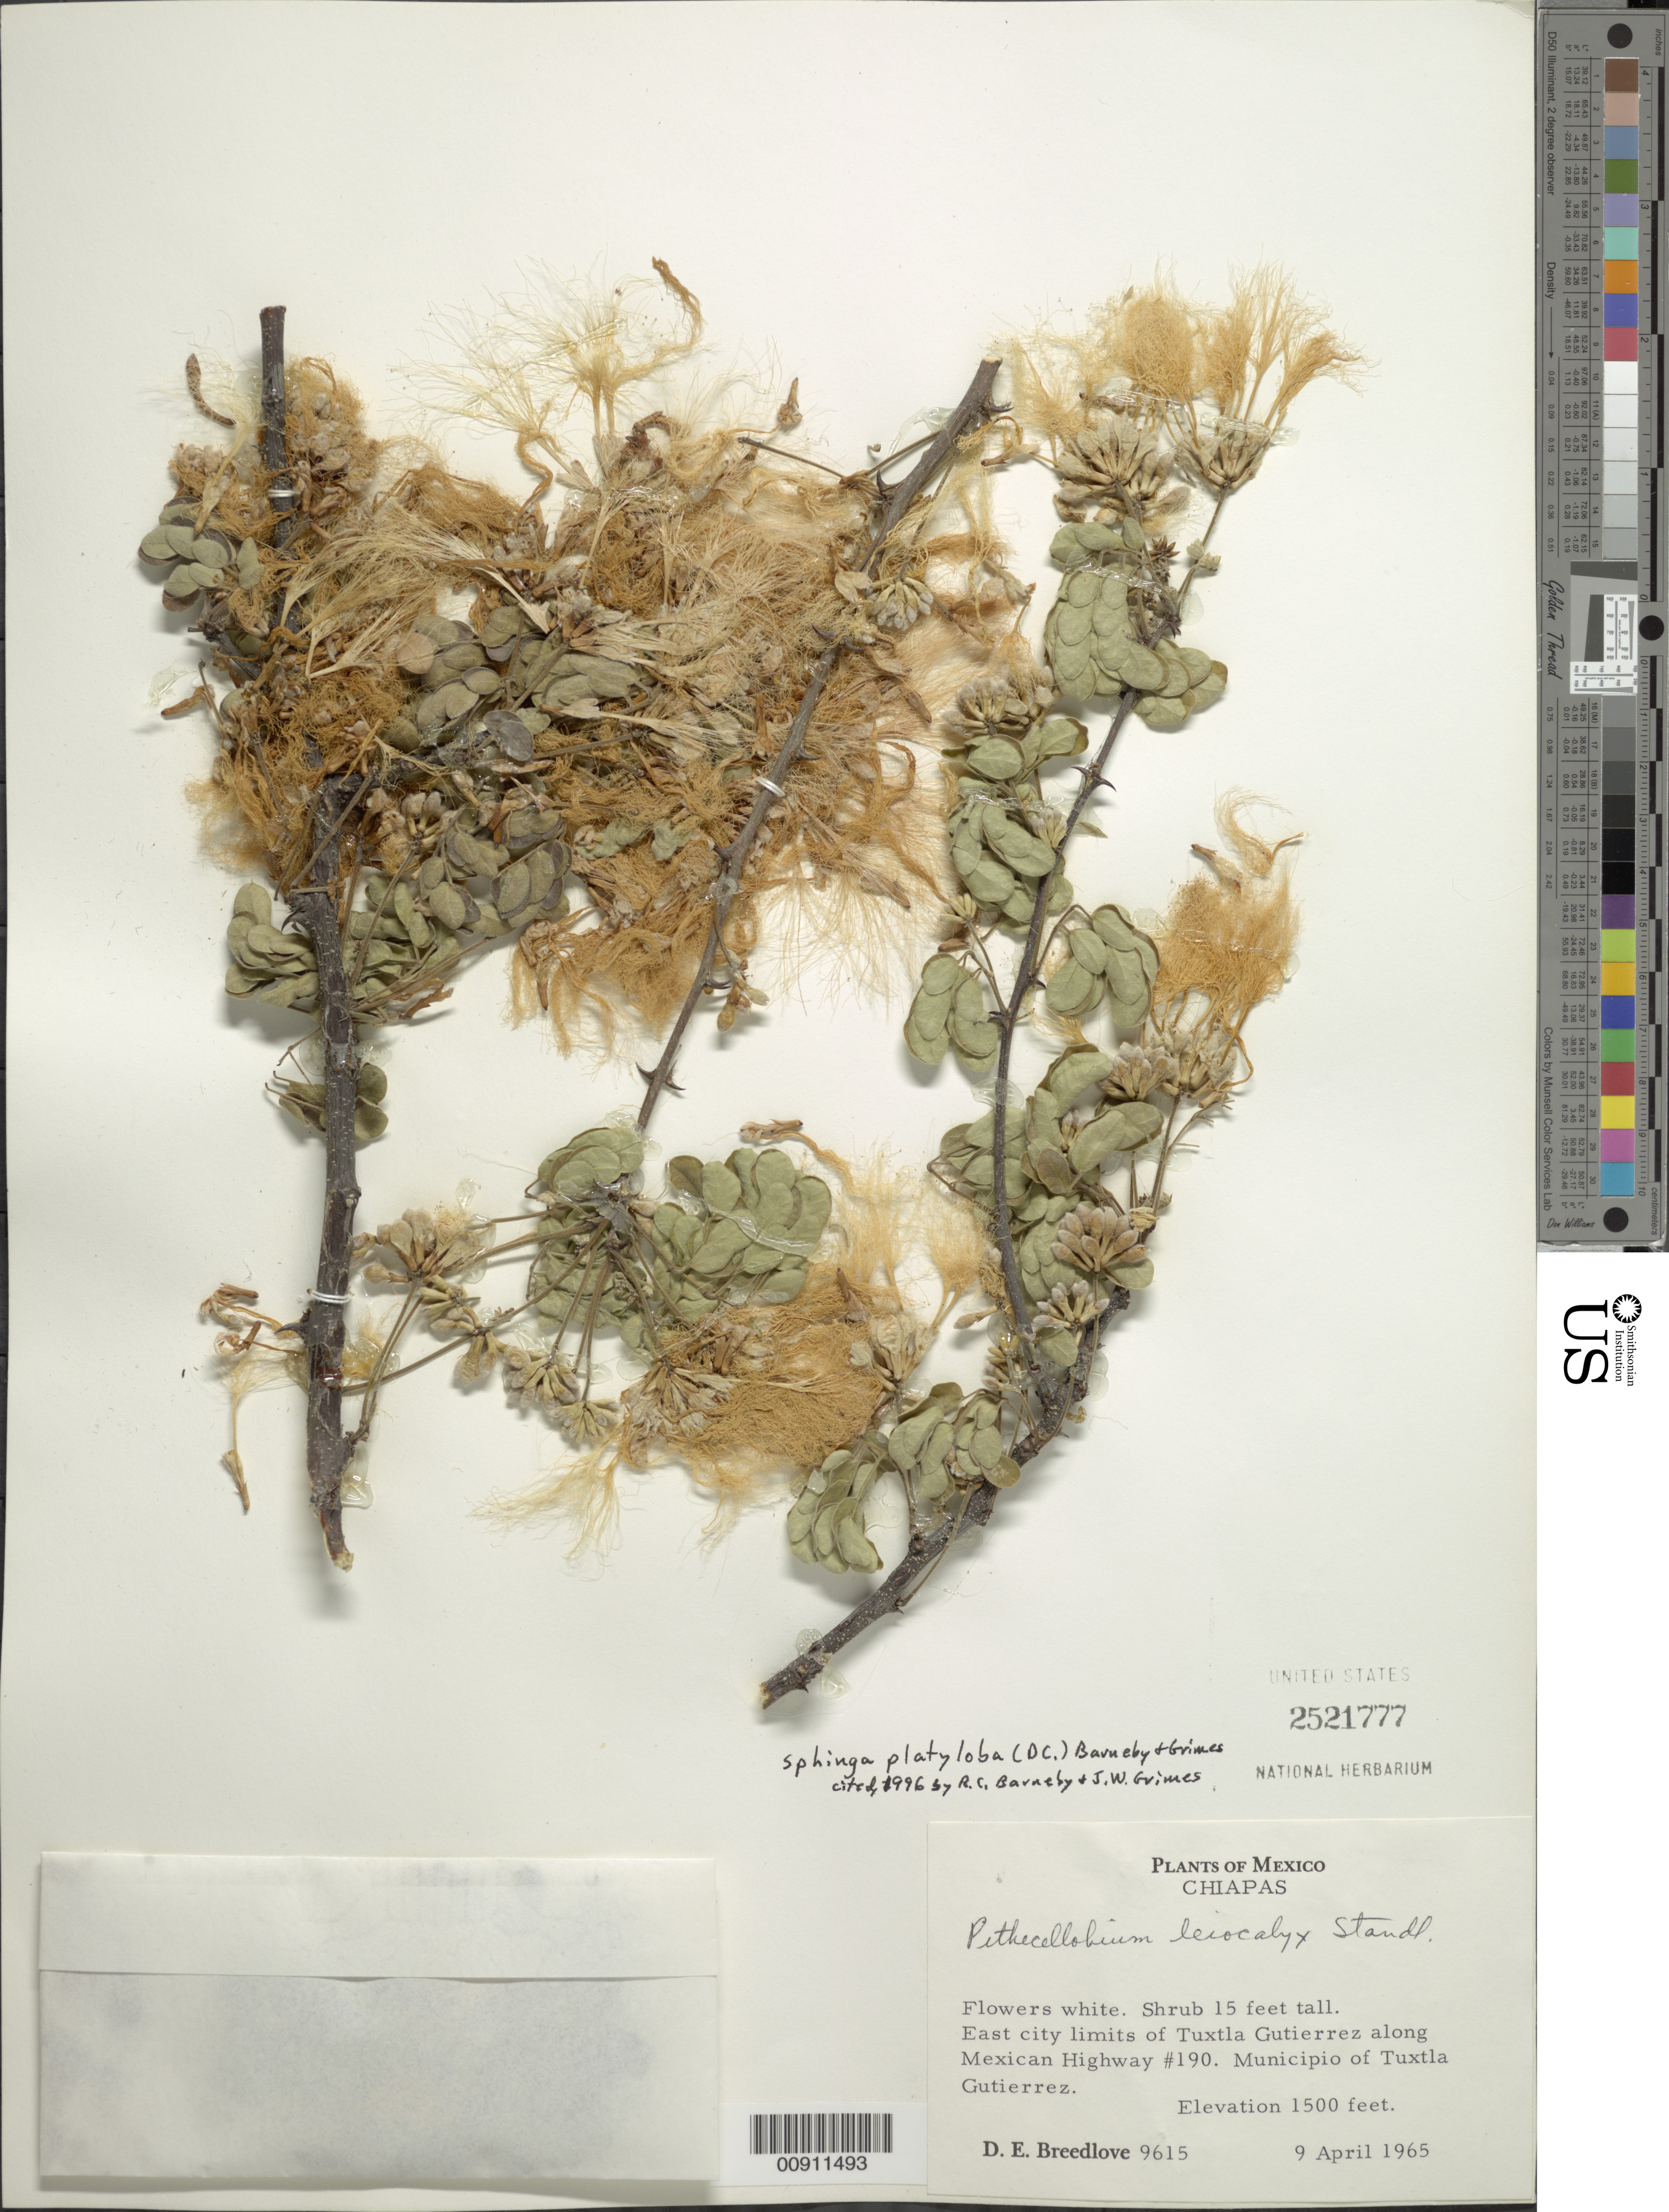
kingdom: Plantae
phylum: Tracheophyta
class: Magnoliopsida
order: Fabales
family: Fabaceae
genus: Sphinga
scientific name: Sphinga platyloba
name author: (DC.) Barneby & J.W. Grimes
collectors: D. E. Breedlove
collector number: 9615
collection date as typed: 09 Apr 1965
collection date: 1965-04-09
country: Mexico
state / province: Chiapas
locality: East city limits of Tuxtla Gutiérrez along Mexican Highway #190. Municipio of Tuxtla Gutiérrez, Chiapas.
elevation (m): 457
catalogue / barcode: US 2521777